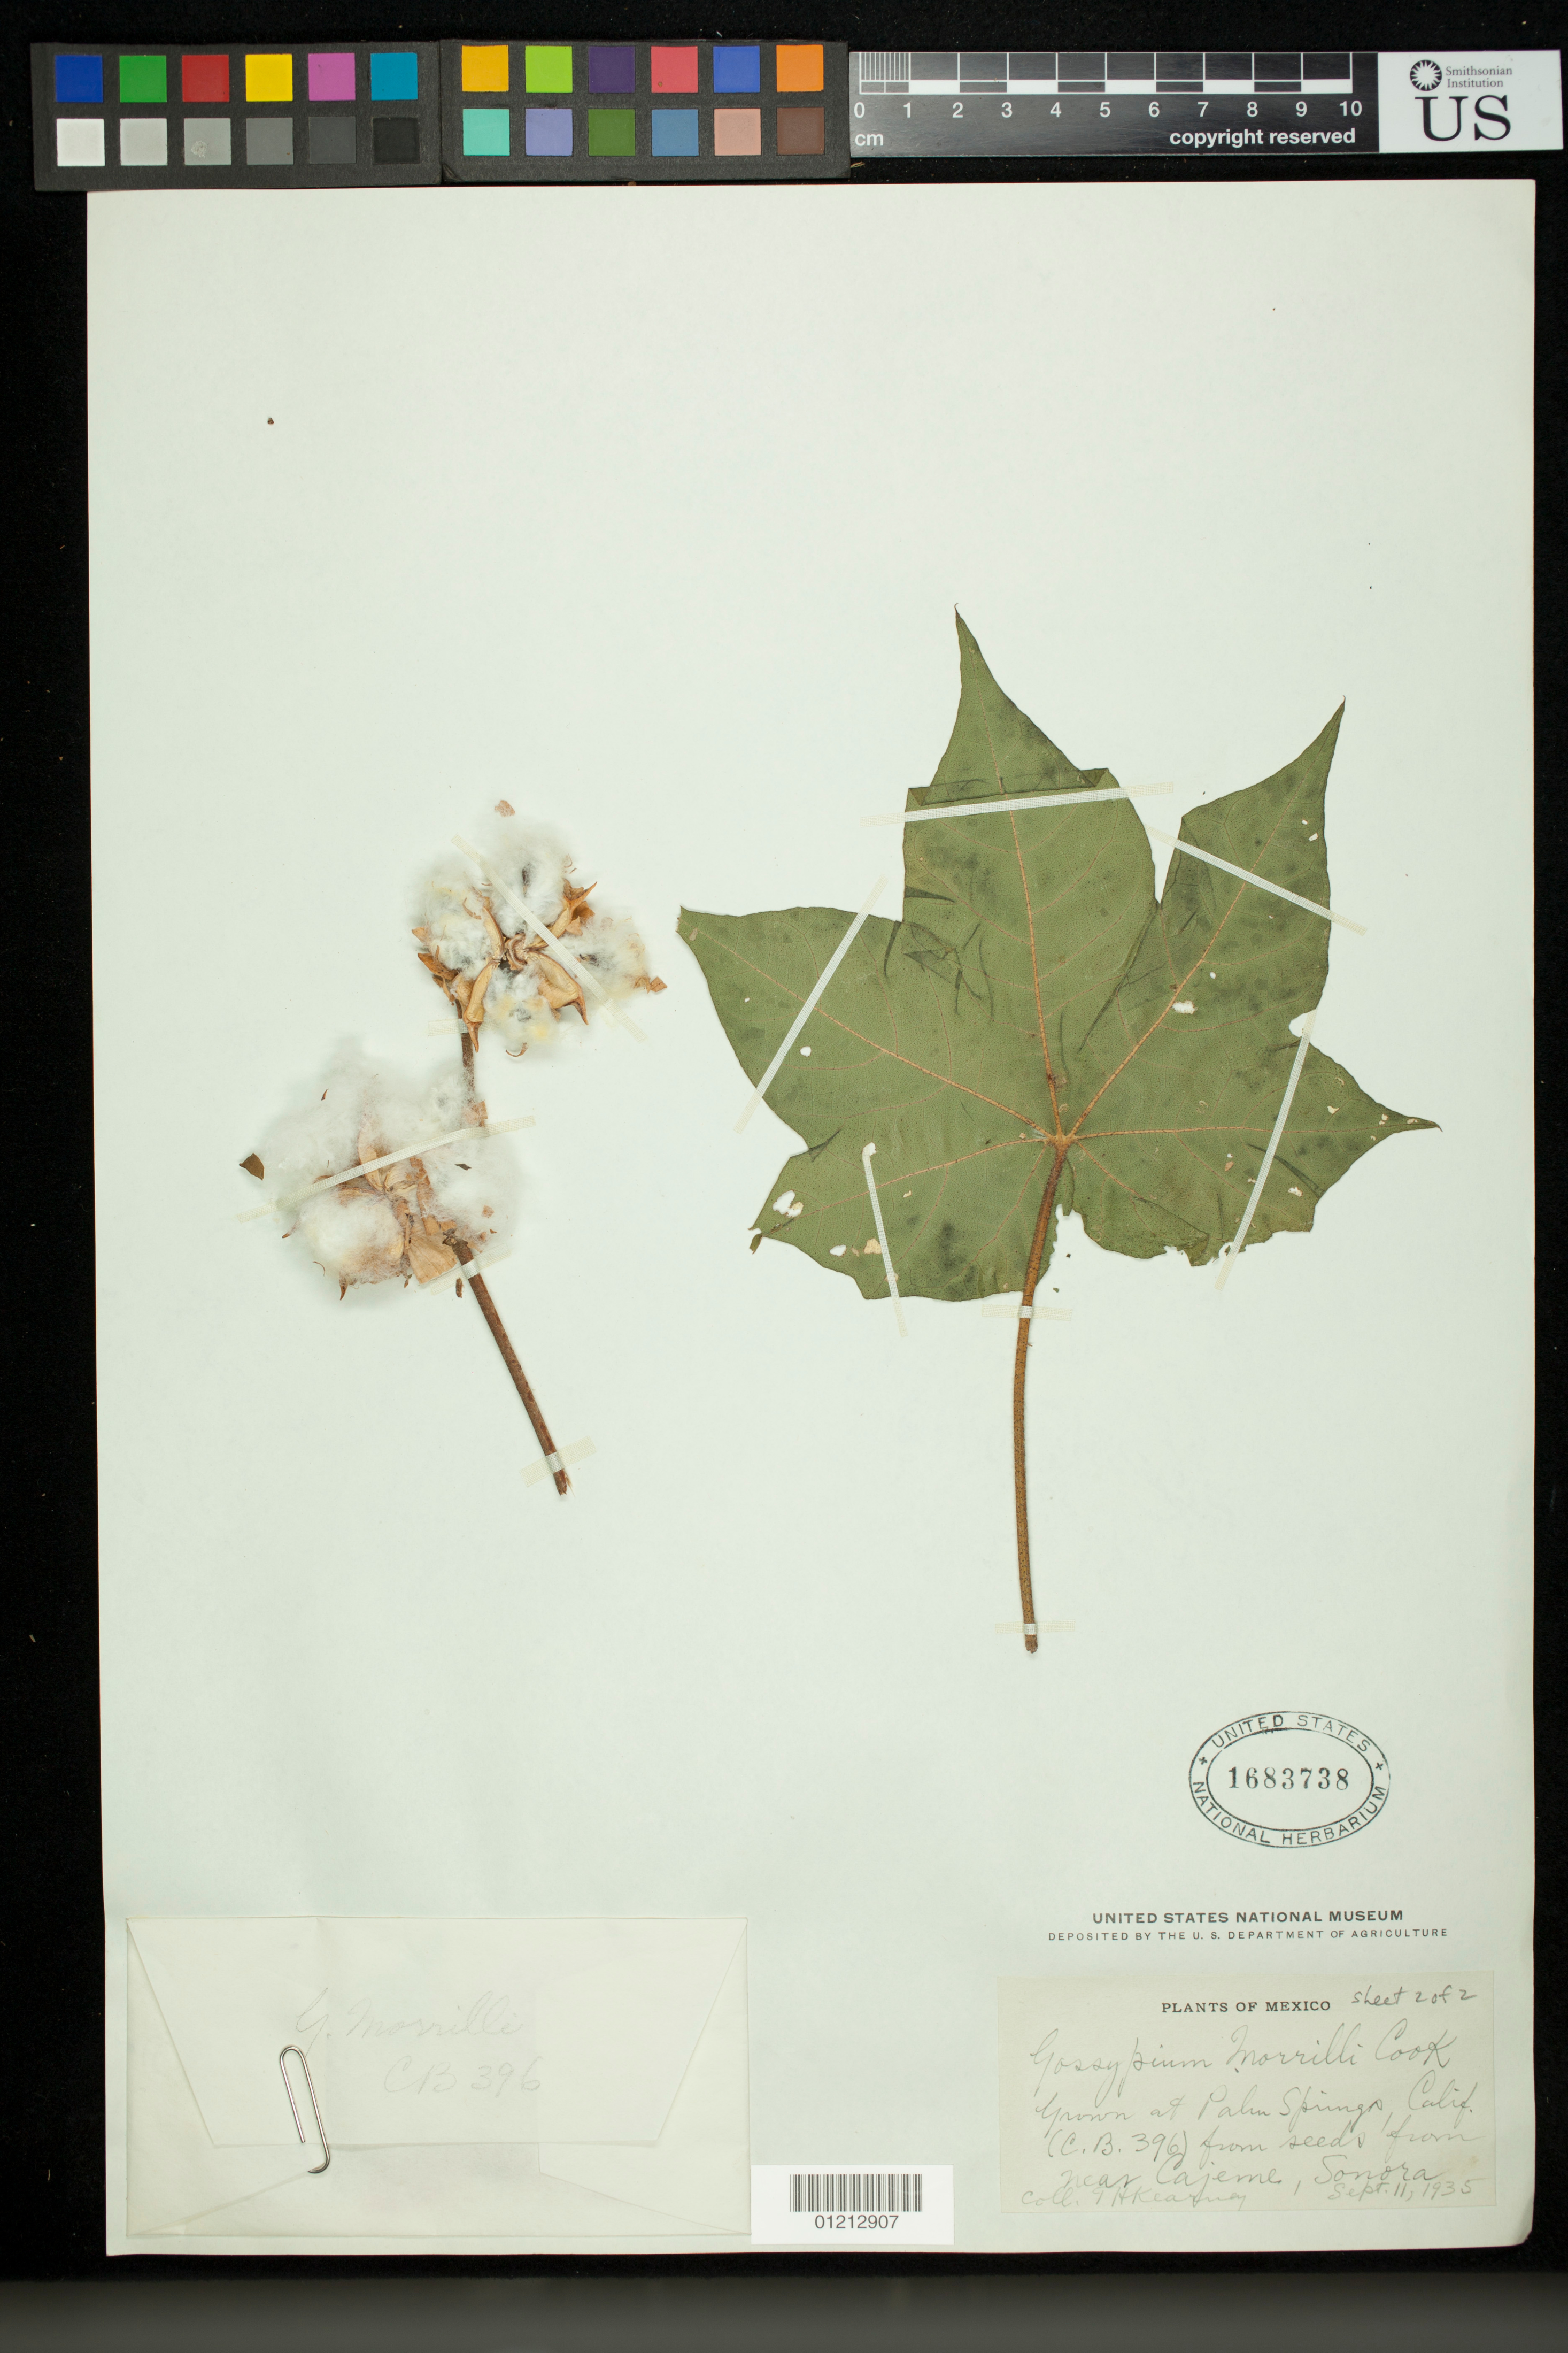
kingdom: Plantae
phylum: Tracheophyta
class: Magnoliopsida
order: Malvales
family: Malvaceae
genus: Gossypium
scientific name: Gossypium morrillii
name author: O.F. Cook & J.W. Hubb.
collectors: T. H. Kearney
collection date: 1935-09-11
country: United States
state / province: California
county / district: Riverside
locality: Grown at Palm Springs, Calif. (C. B. 396) from seeds from near Cajeme, Sonora.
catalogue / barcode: US 1683738